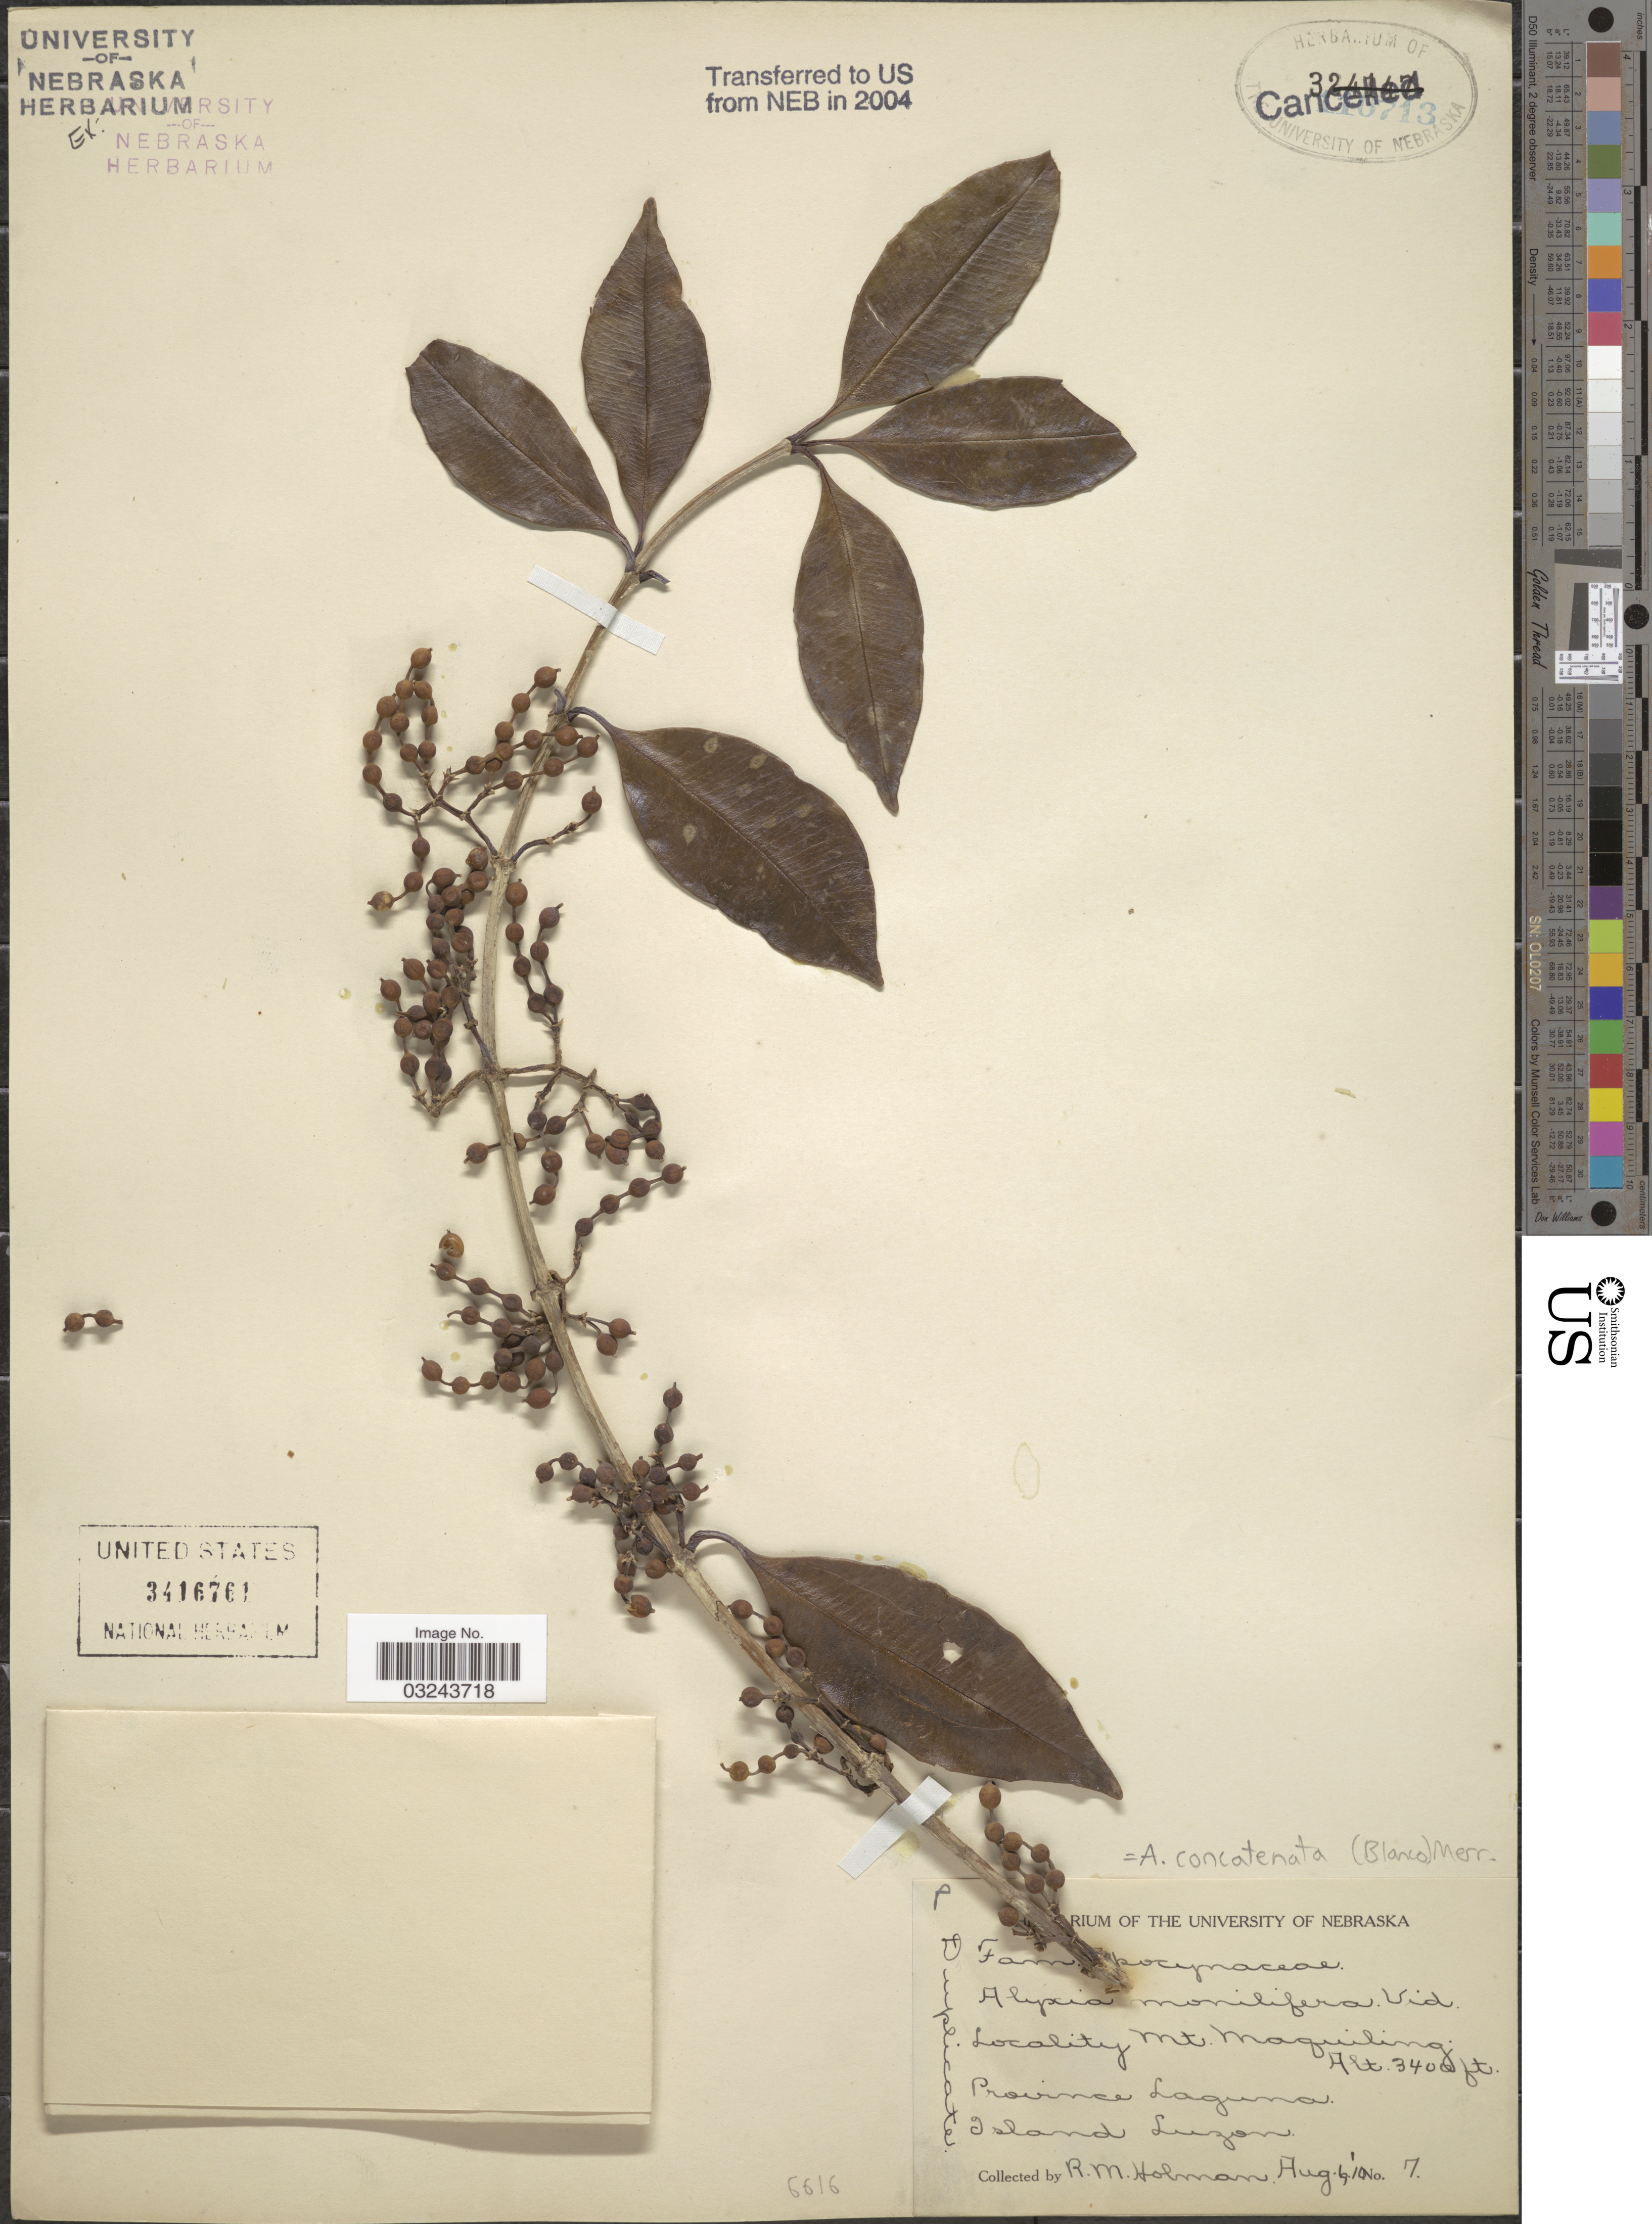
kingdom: Plantae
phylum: Tracheophyta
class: Magnoliopsida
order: Gentianales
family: Apocynaceae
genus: Alyxia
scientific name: Alyxia concatenata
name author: (Blanco) Merr.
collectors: R. Holman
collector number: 7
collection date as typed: Transcribed d/m/y: 6/8/10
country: Philippines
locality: Mt. Maquiling. Province Laguna. Island Luzon.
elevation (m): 1036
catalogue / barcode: US 3416761